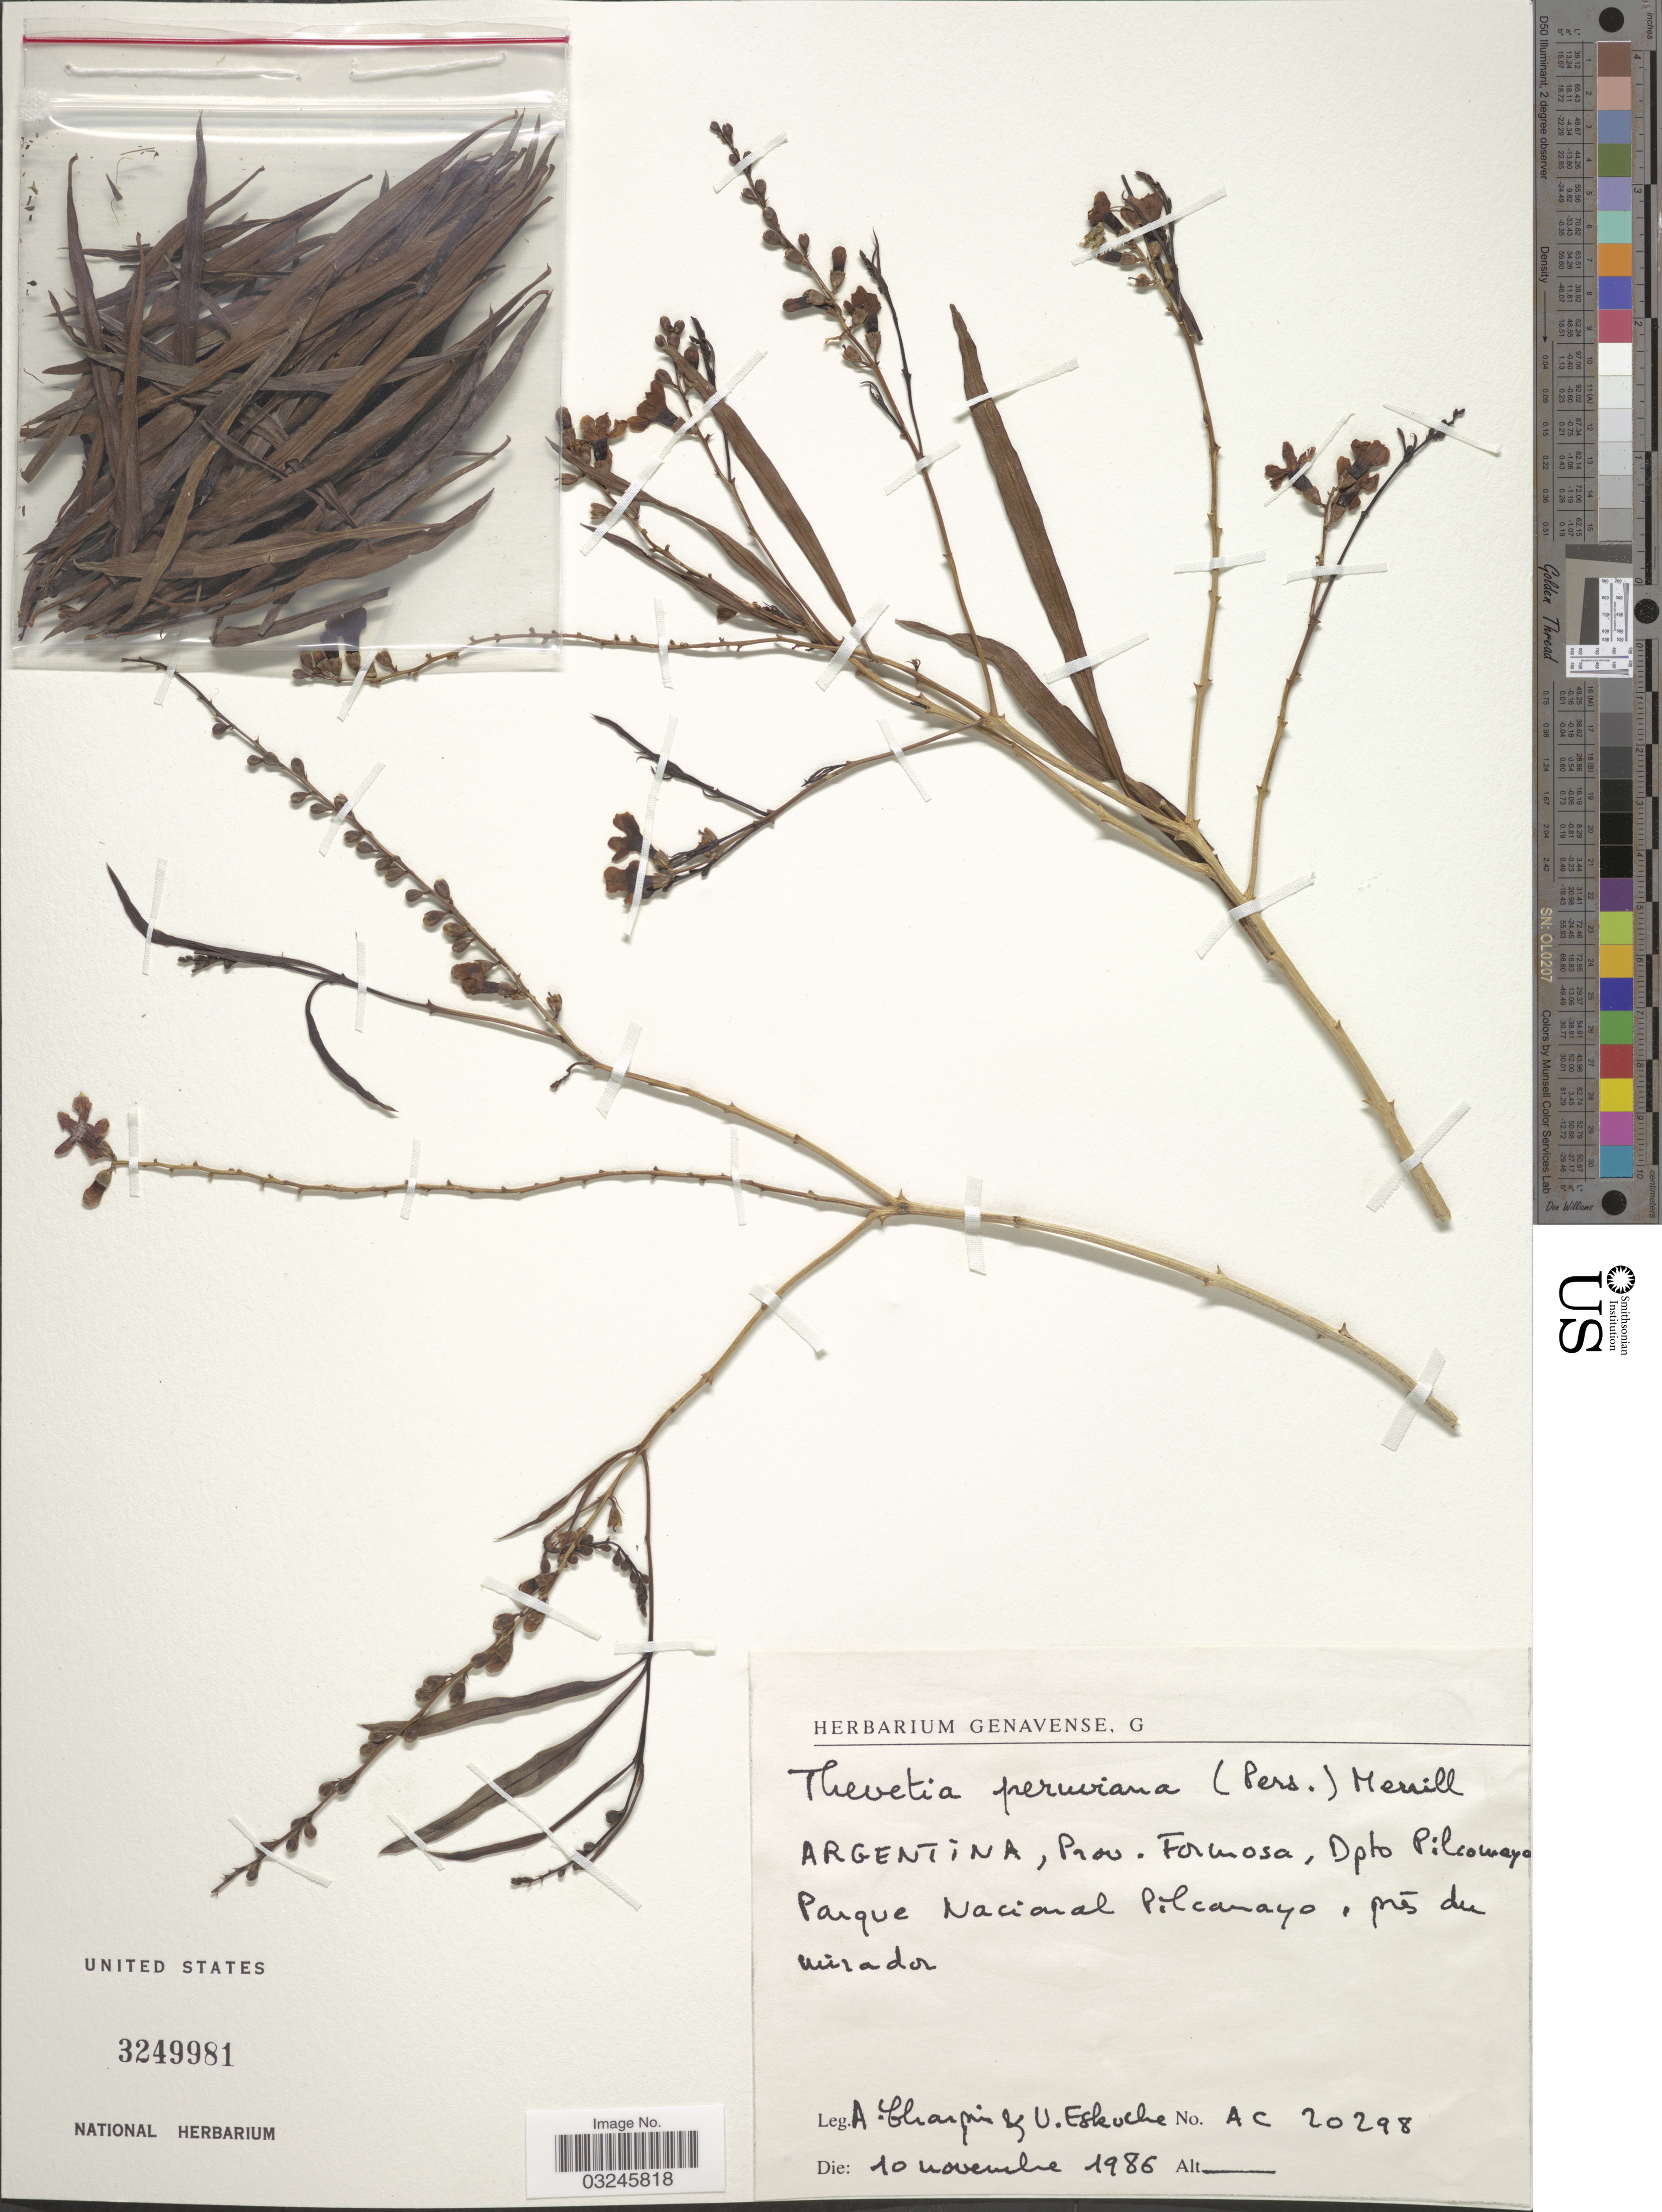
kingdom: Plantae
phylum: Tracheophyta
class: Magnoliopsida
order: Gentianales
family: Apocynaceae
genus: Thevetia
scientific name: Thevetia peruviana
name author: (Pers.) K. Schum.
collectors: A. Charpin & U. Eskuche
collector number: AC 20298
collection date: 1986-11-10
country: Argentina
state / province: Formosa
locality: Prov. Formosa, Dpto. Pilcomayo, Parque Nacional Pilcomayo, près du mirador.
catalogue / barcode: US 3249981